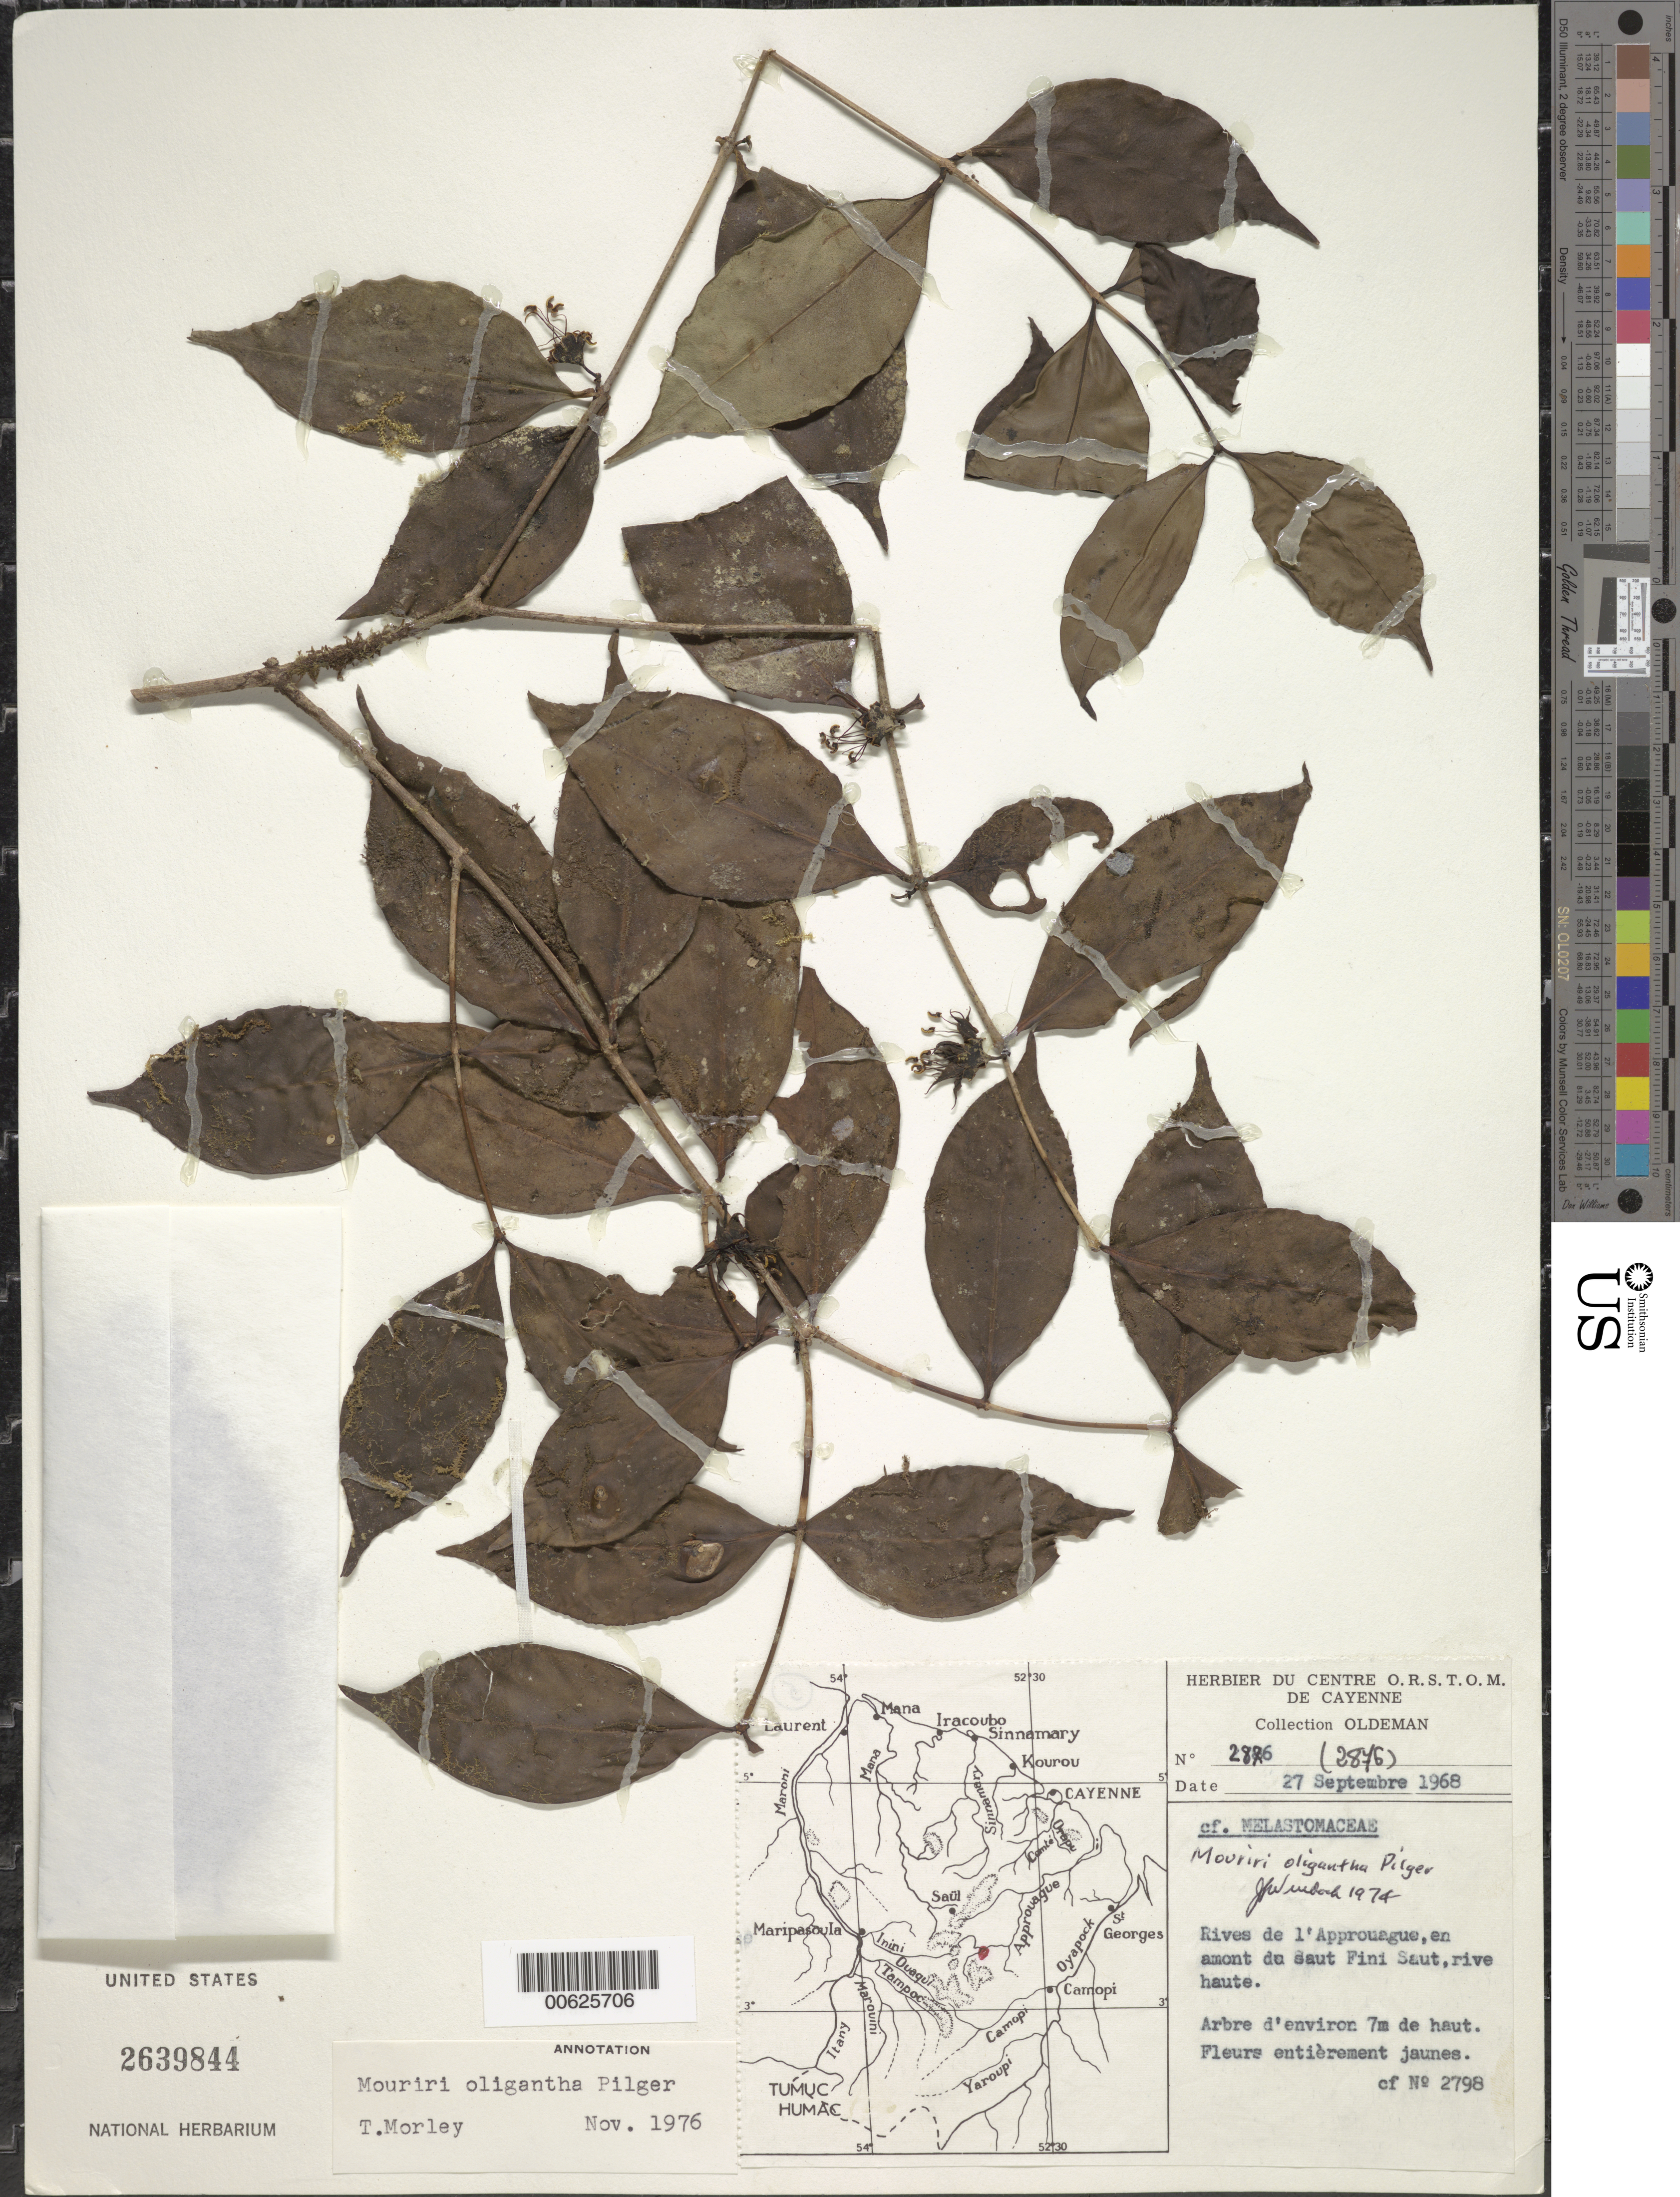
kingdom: Plantae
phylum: Tracheophyta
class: Magnoliopsida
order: Myrtales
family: Melastomataceae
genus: Mouriri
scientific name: Mouriri oligantha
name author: Pilg.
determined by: Morley, T.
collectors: R. Oldeman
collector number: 2876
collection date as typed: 27-Sep-68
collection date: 1968-09-27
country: French Guiana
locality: Saut Fini, Bassin de l'Approuague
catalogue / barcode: US 2639844